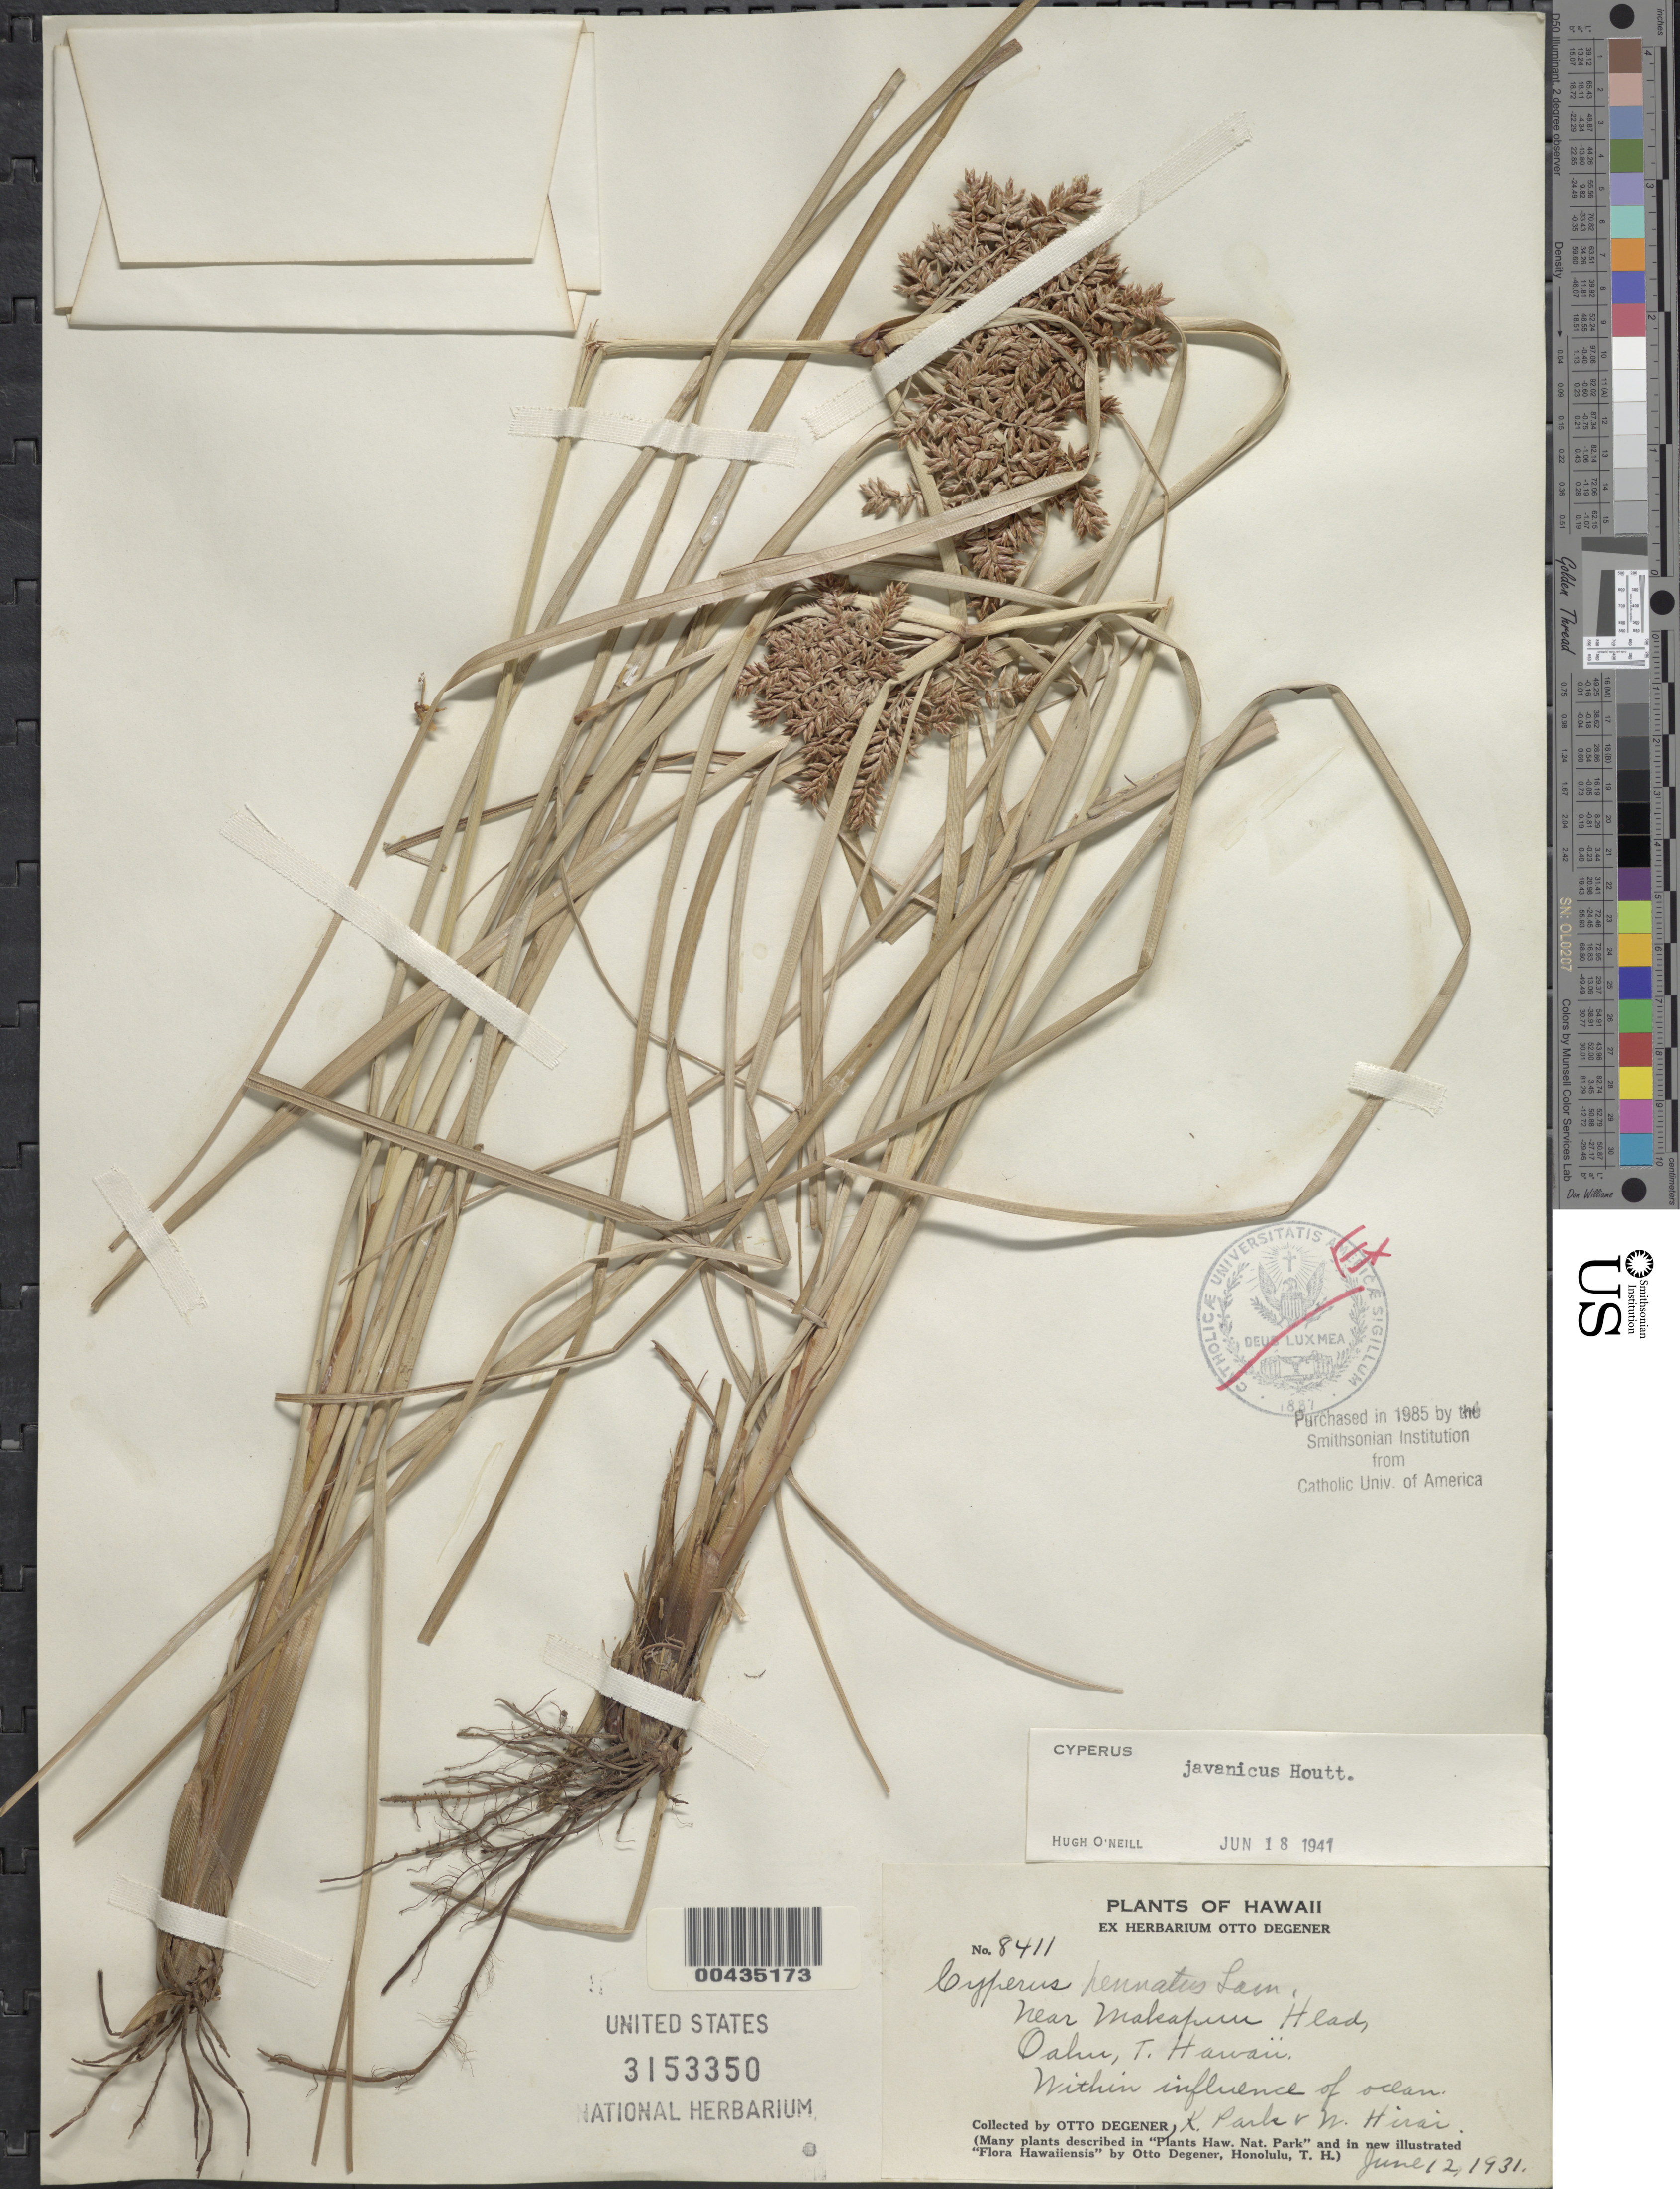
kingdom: Plantae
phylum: Tracheophyta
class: Liliopsida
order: Poales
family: Cyperaceae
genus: Cyperus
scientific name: Cyperus javanicus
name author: Houtt.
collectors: O. Degener, K. Park & W. Hirai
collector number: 8411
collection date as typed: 12 Jun 1931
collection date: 1931-06-12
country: United States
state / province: Hawaii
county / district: Honolulu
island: Oahu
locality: Near Makapuu Head.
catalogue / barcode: US 3153350